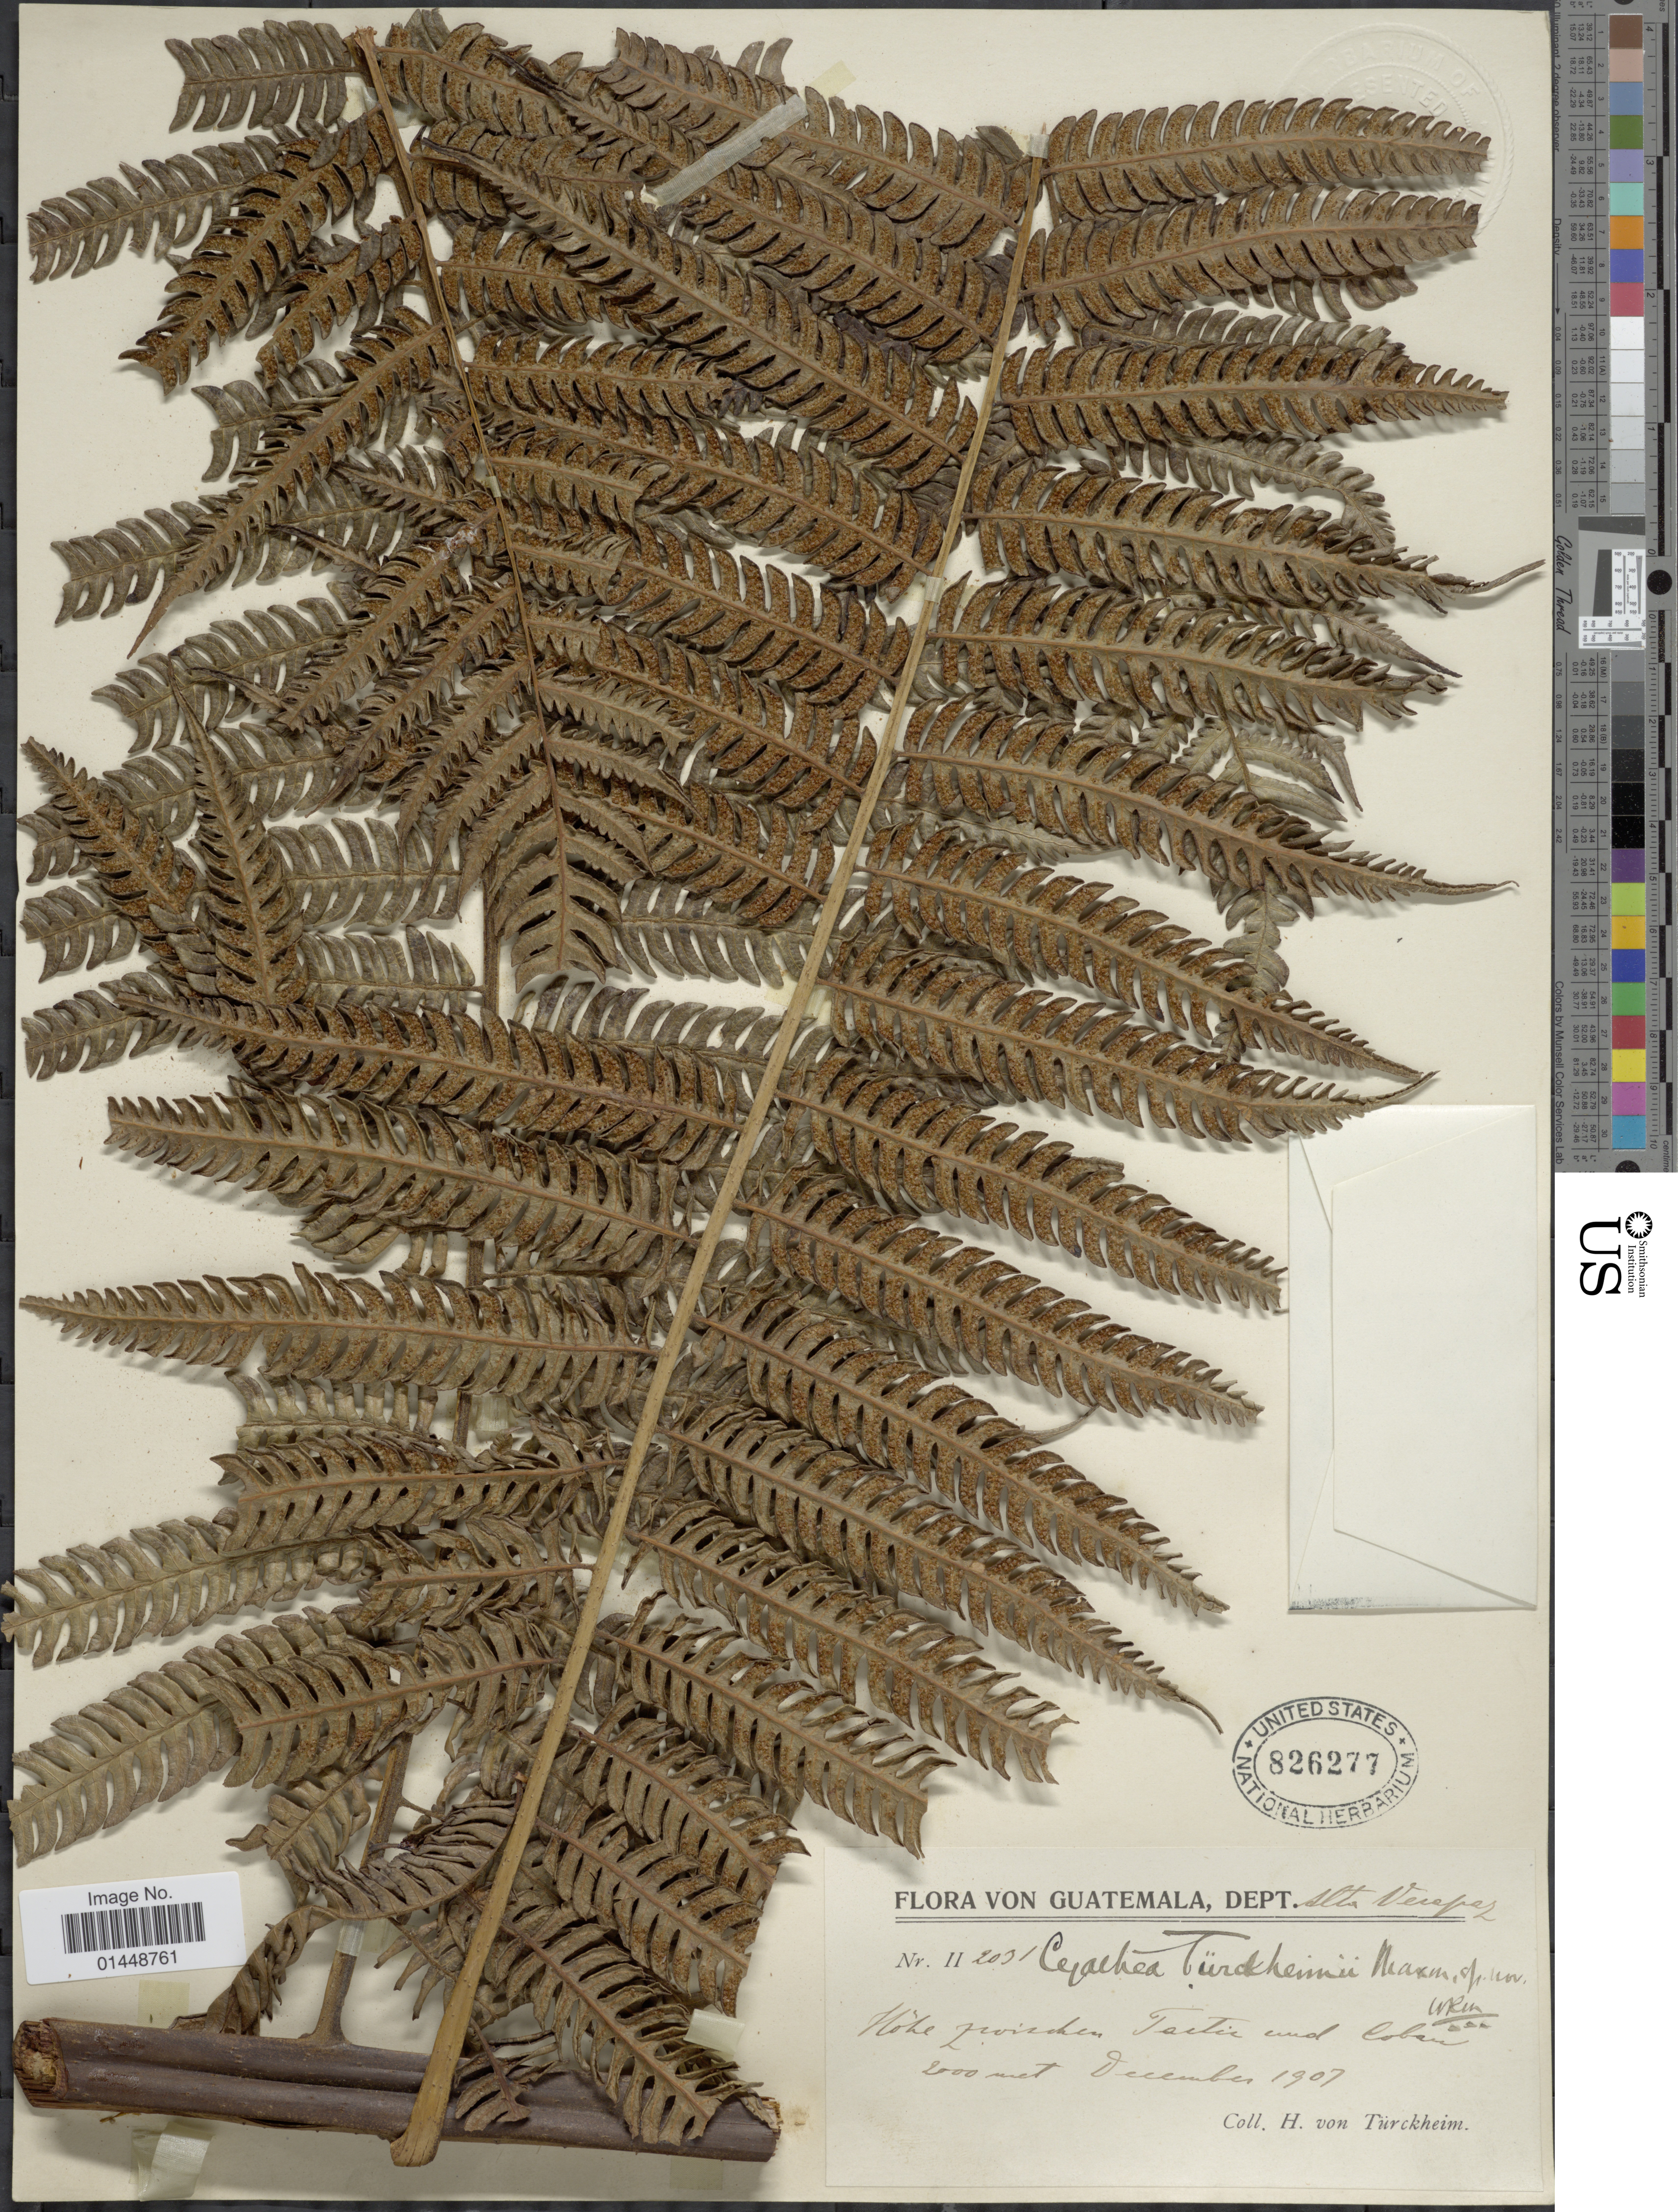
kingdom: Plantae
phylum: Tracheophyta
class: Polypodiopsida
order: Cyatheales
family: Cyatheaceae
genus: Sphaeropteris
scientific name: Sphaeropteris atrox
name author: (C. Chr.) R.M. Tryon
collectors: H. von Türckheim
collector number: II2031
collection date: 1907-12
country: Guatemala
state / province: Alta Verapaz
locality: Dept. Alta Verapaz. Höhe zwischen Tactic and Coban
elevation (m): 2000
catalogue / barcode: US 826277